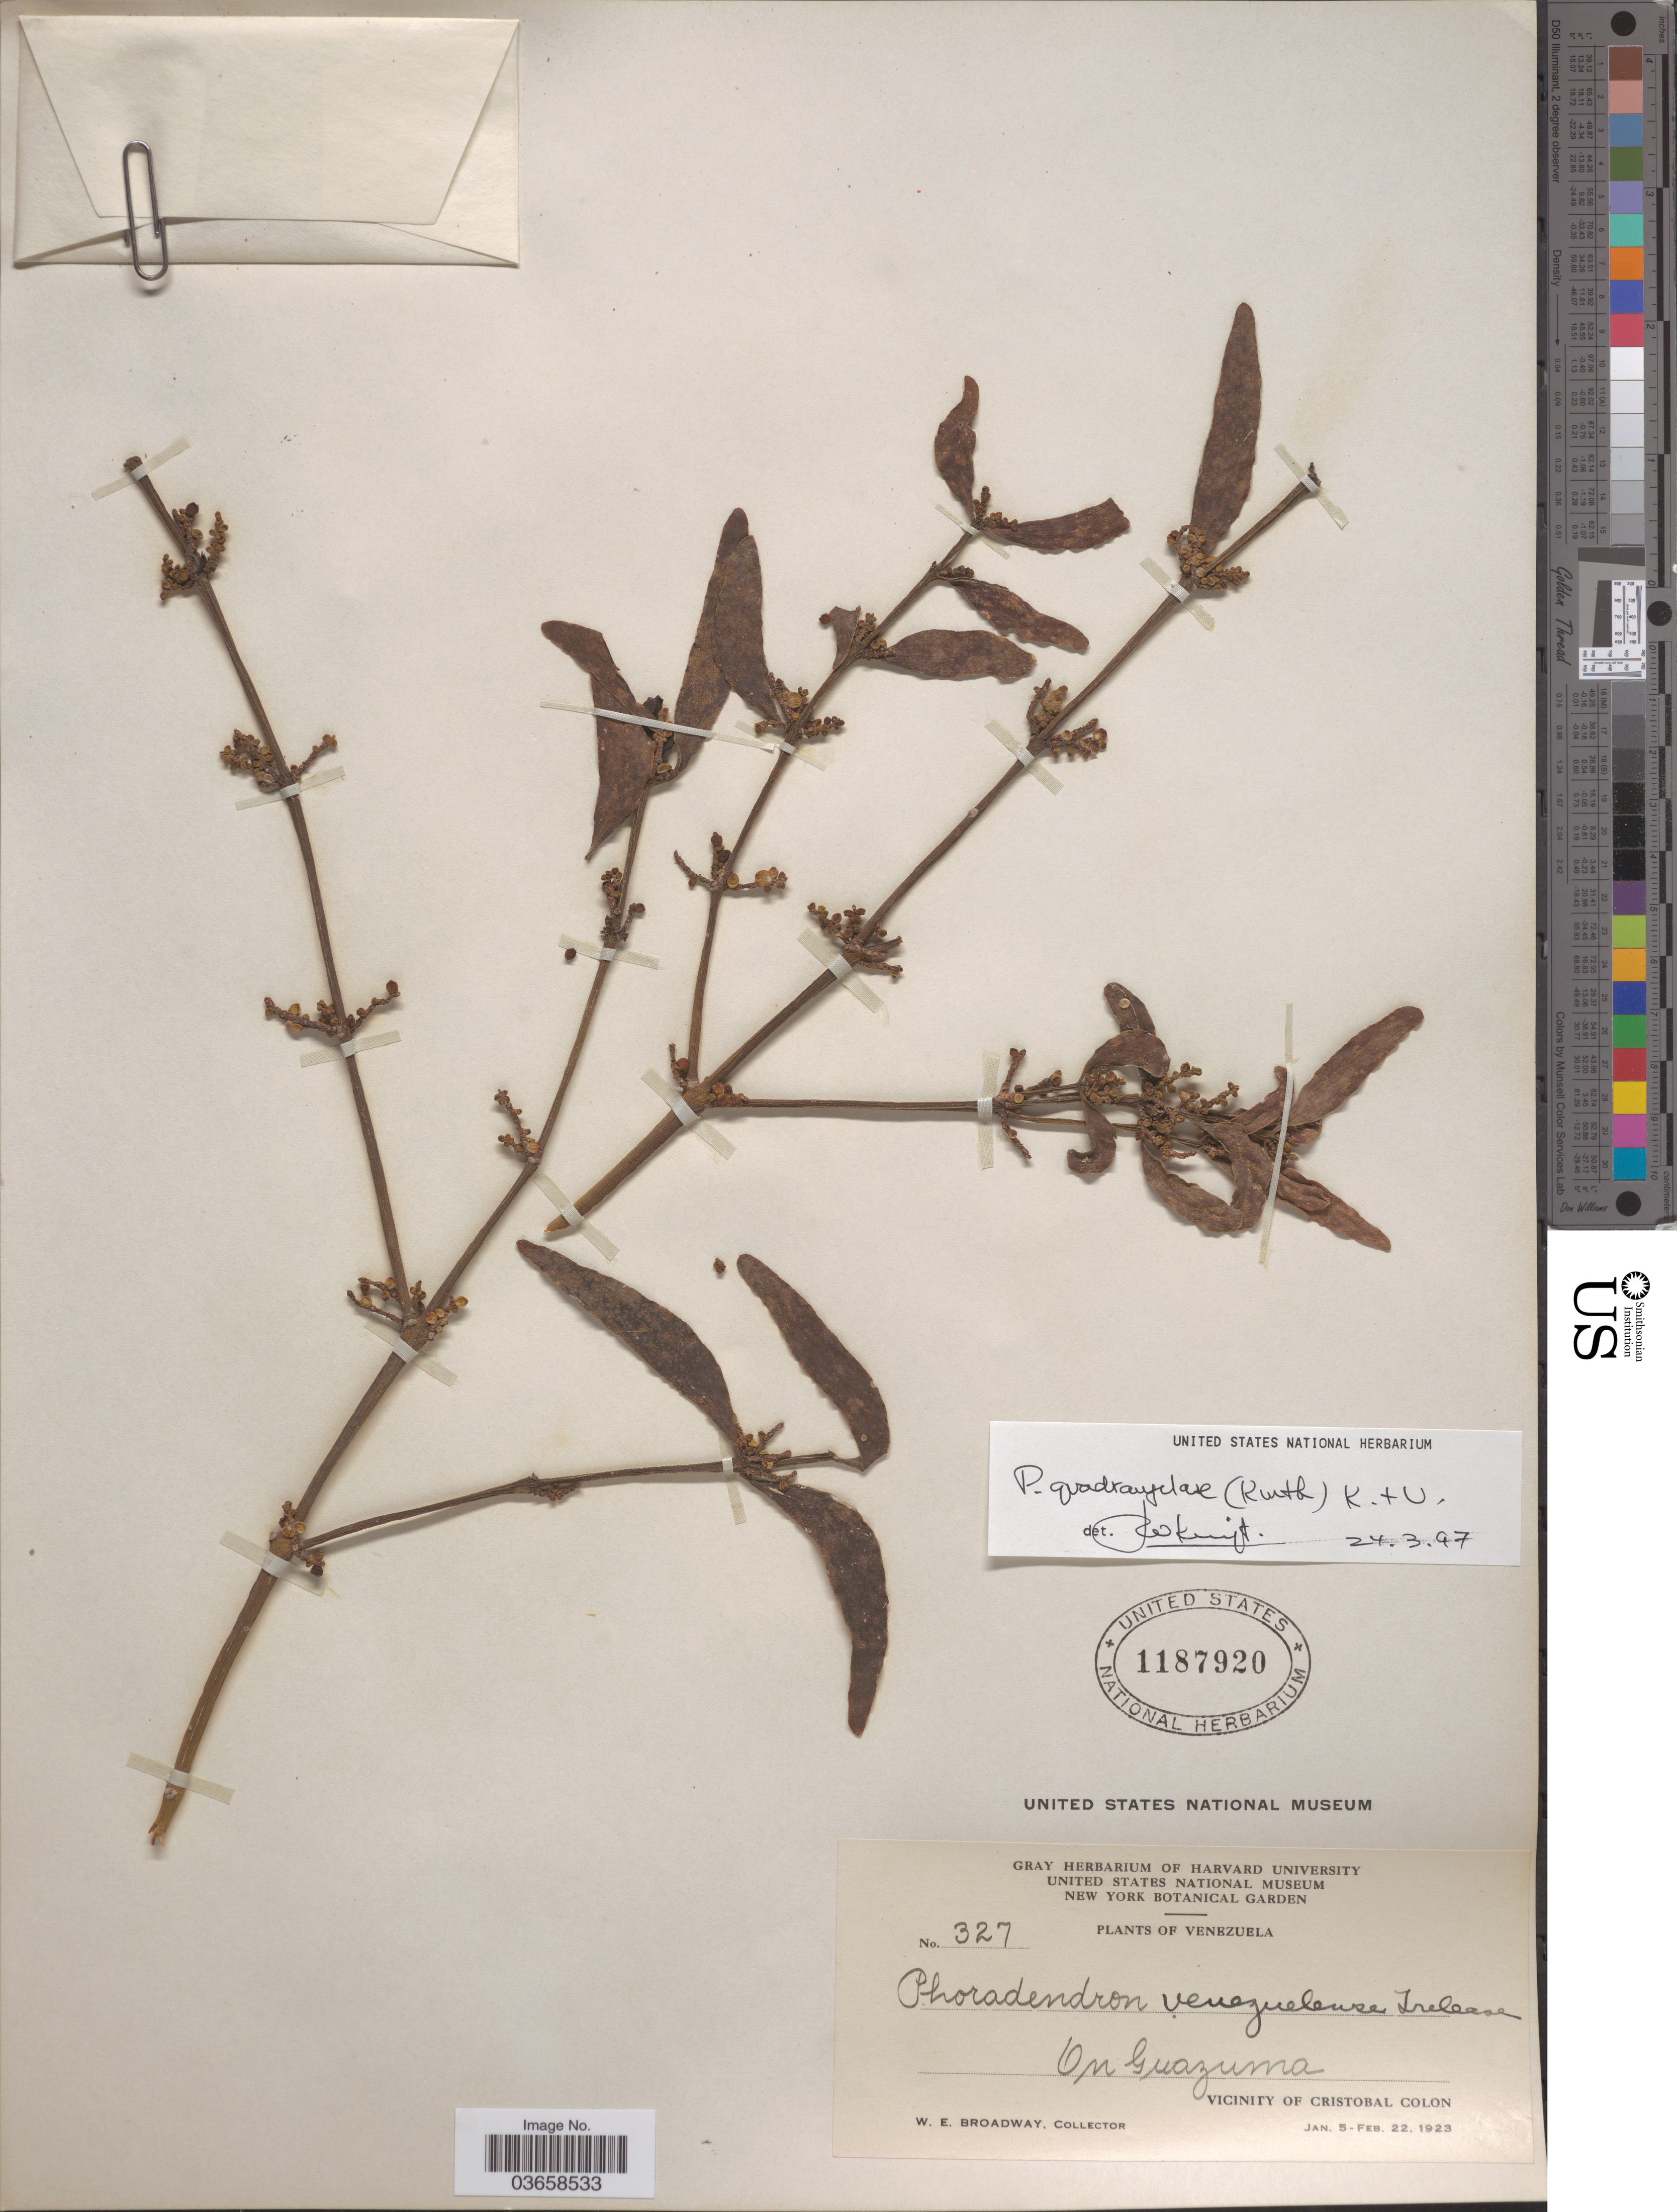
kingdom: Plantae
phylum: Tracheophyta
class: Magnoliopsida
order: Santalales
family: Viscaceae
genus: Phoradendron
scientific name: Phoradendron quadrangulare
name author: (Kunth) Griseb.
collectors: W. E. Broadway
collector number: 327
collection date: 1923-01-05/1923-02-22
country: Venezuela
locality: Vicinity of Cristobal Colon.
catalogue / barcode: US 1187920